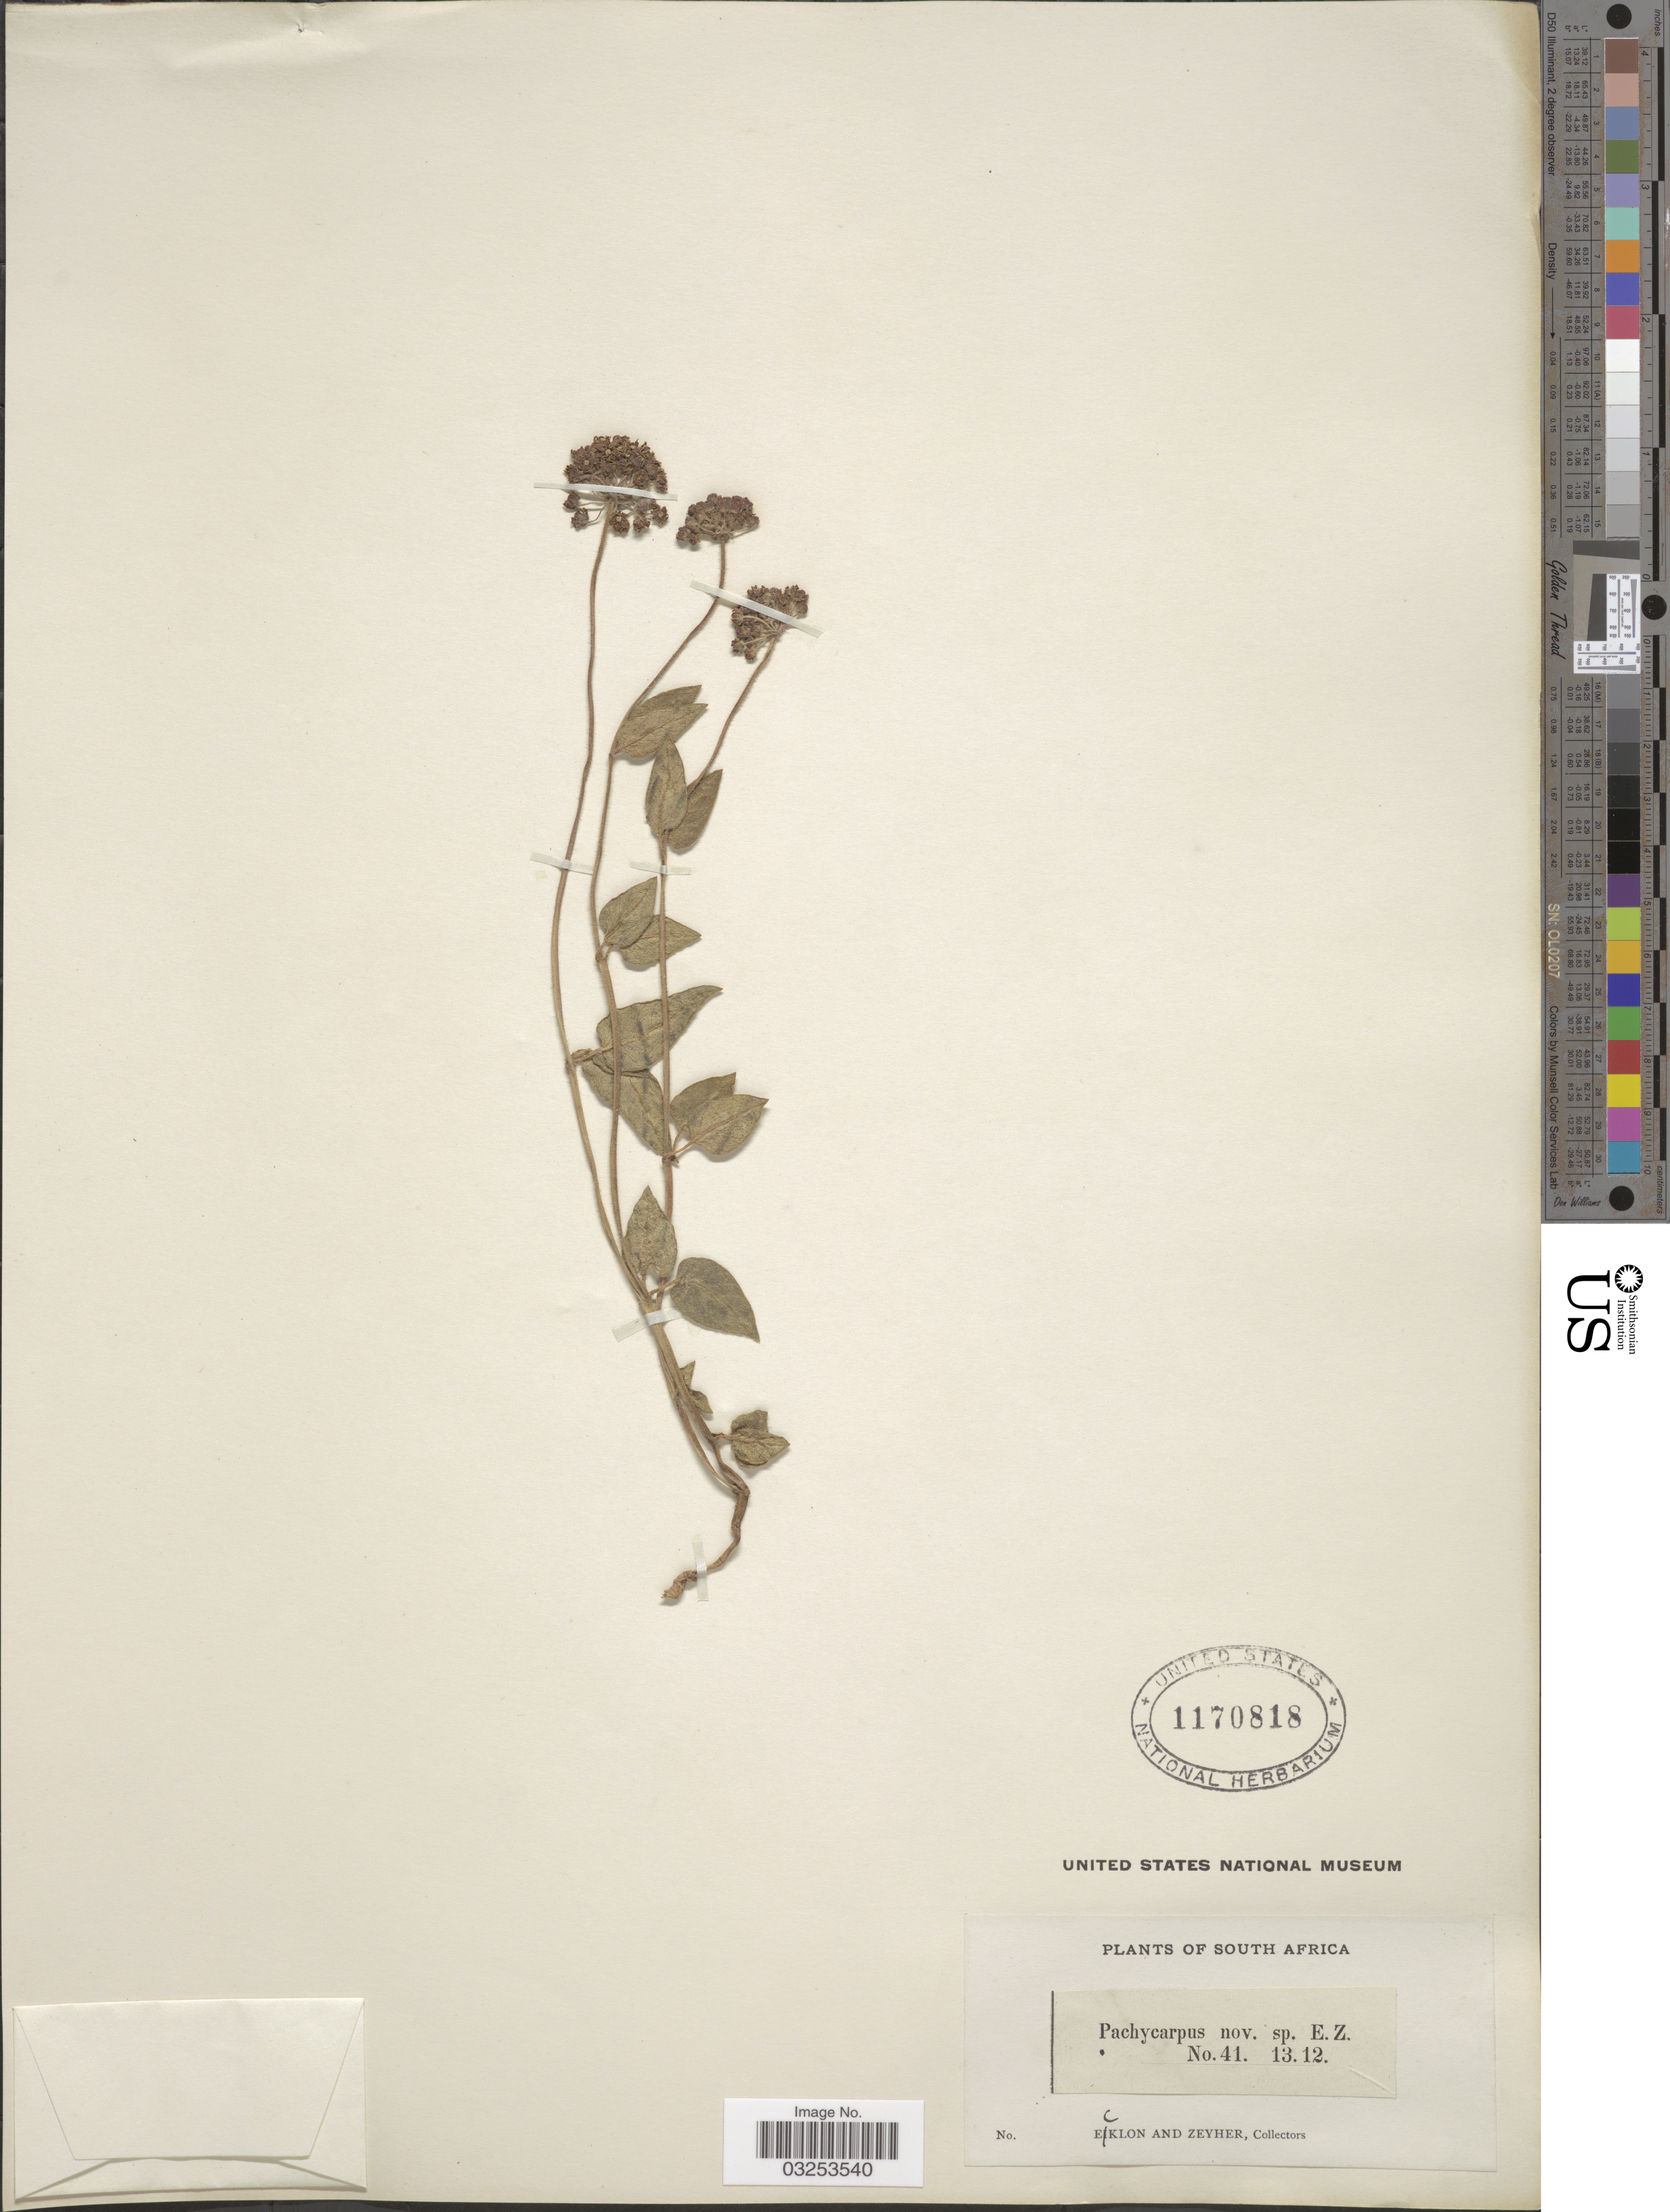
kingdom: Plantae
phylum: Tracheophyta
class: Magnoliopsida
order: Gentianales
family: Apocynaceae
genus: Pachycarpus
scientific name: Pachycarpus sp.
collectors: -. Ecklon & -. Zeyher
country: South Africa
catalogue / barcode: US 1170818